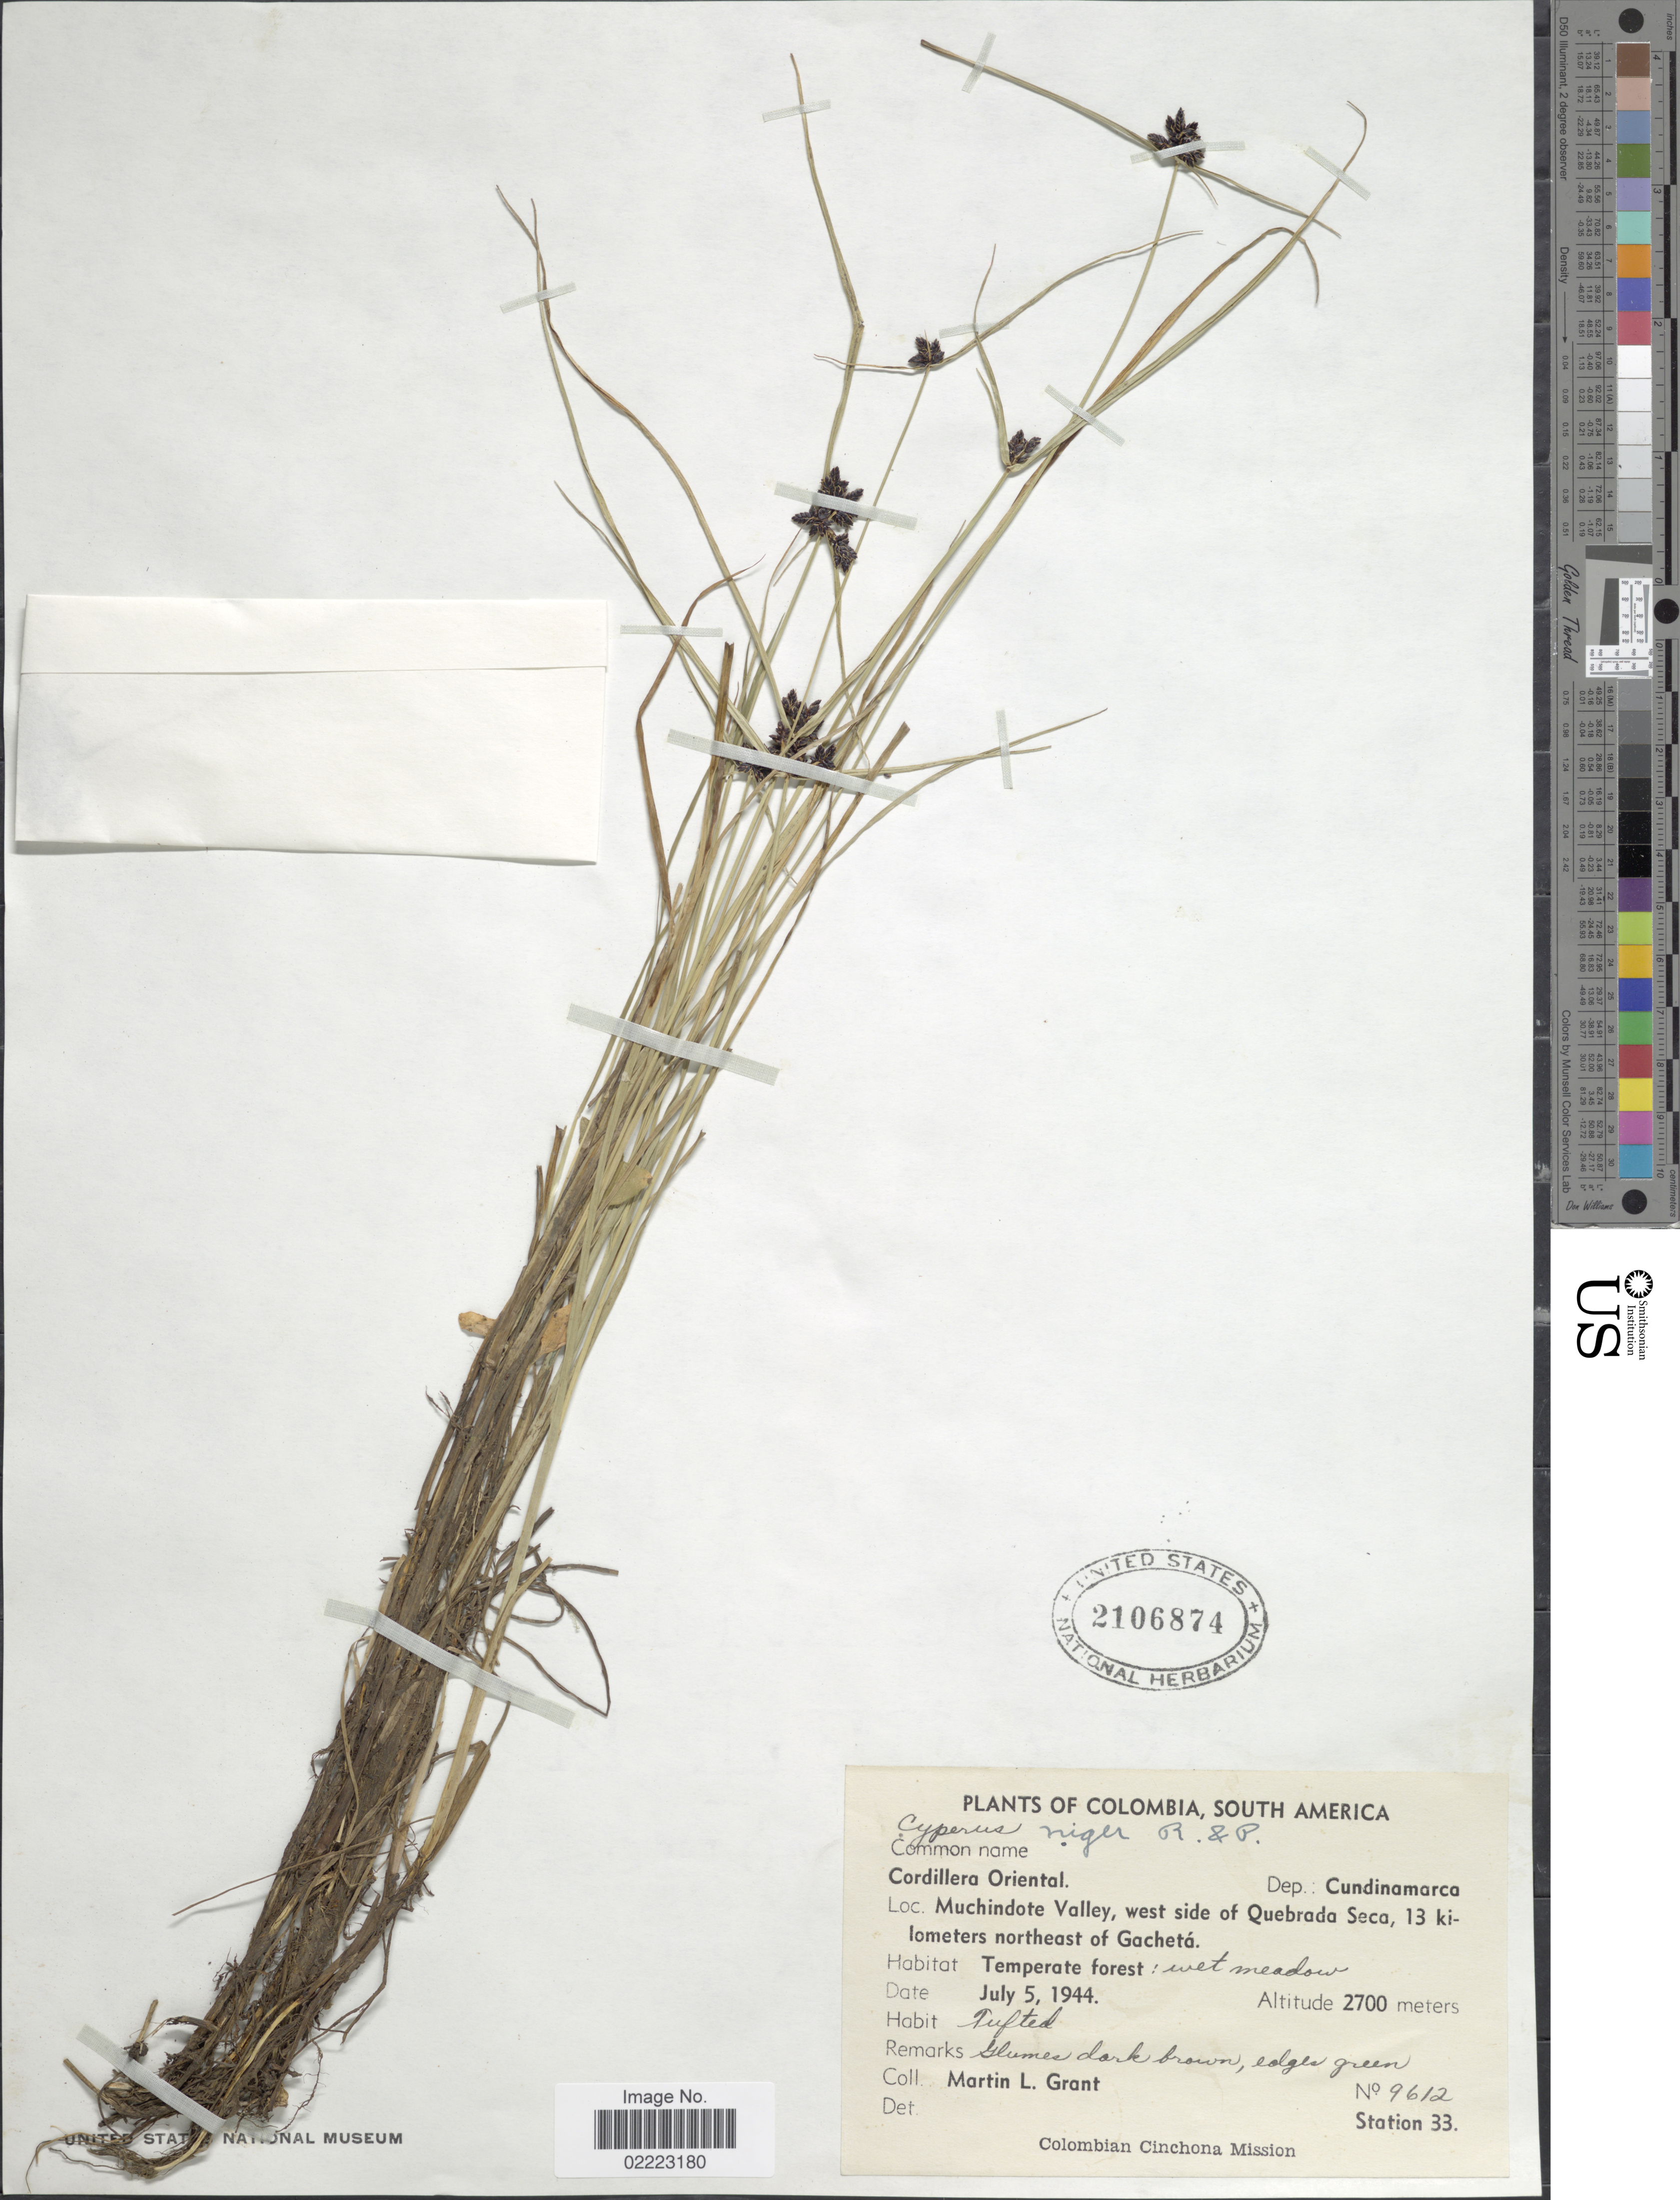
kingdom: Plantae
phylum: Tracheophyta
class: Liliopsida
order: Poales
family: Cyperaceae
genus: Cyperus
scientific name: Cyperus niger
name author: Ruiz & Pav.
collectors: M. L. Grant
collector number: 9612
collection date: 1944-07-05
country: Colombia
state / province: Cundinamarca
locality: Cordillera Oriental, Dep. Cundinamarca, Muchindote Valley, west side of Quebrada Seca, 13 kilometers northeast of Gachetá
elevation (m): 2700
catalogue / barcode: US 2106874